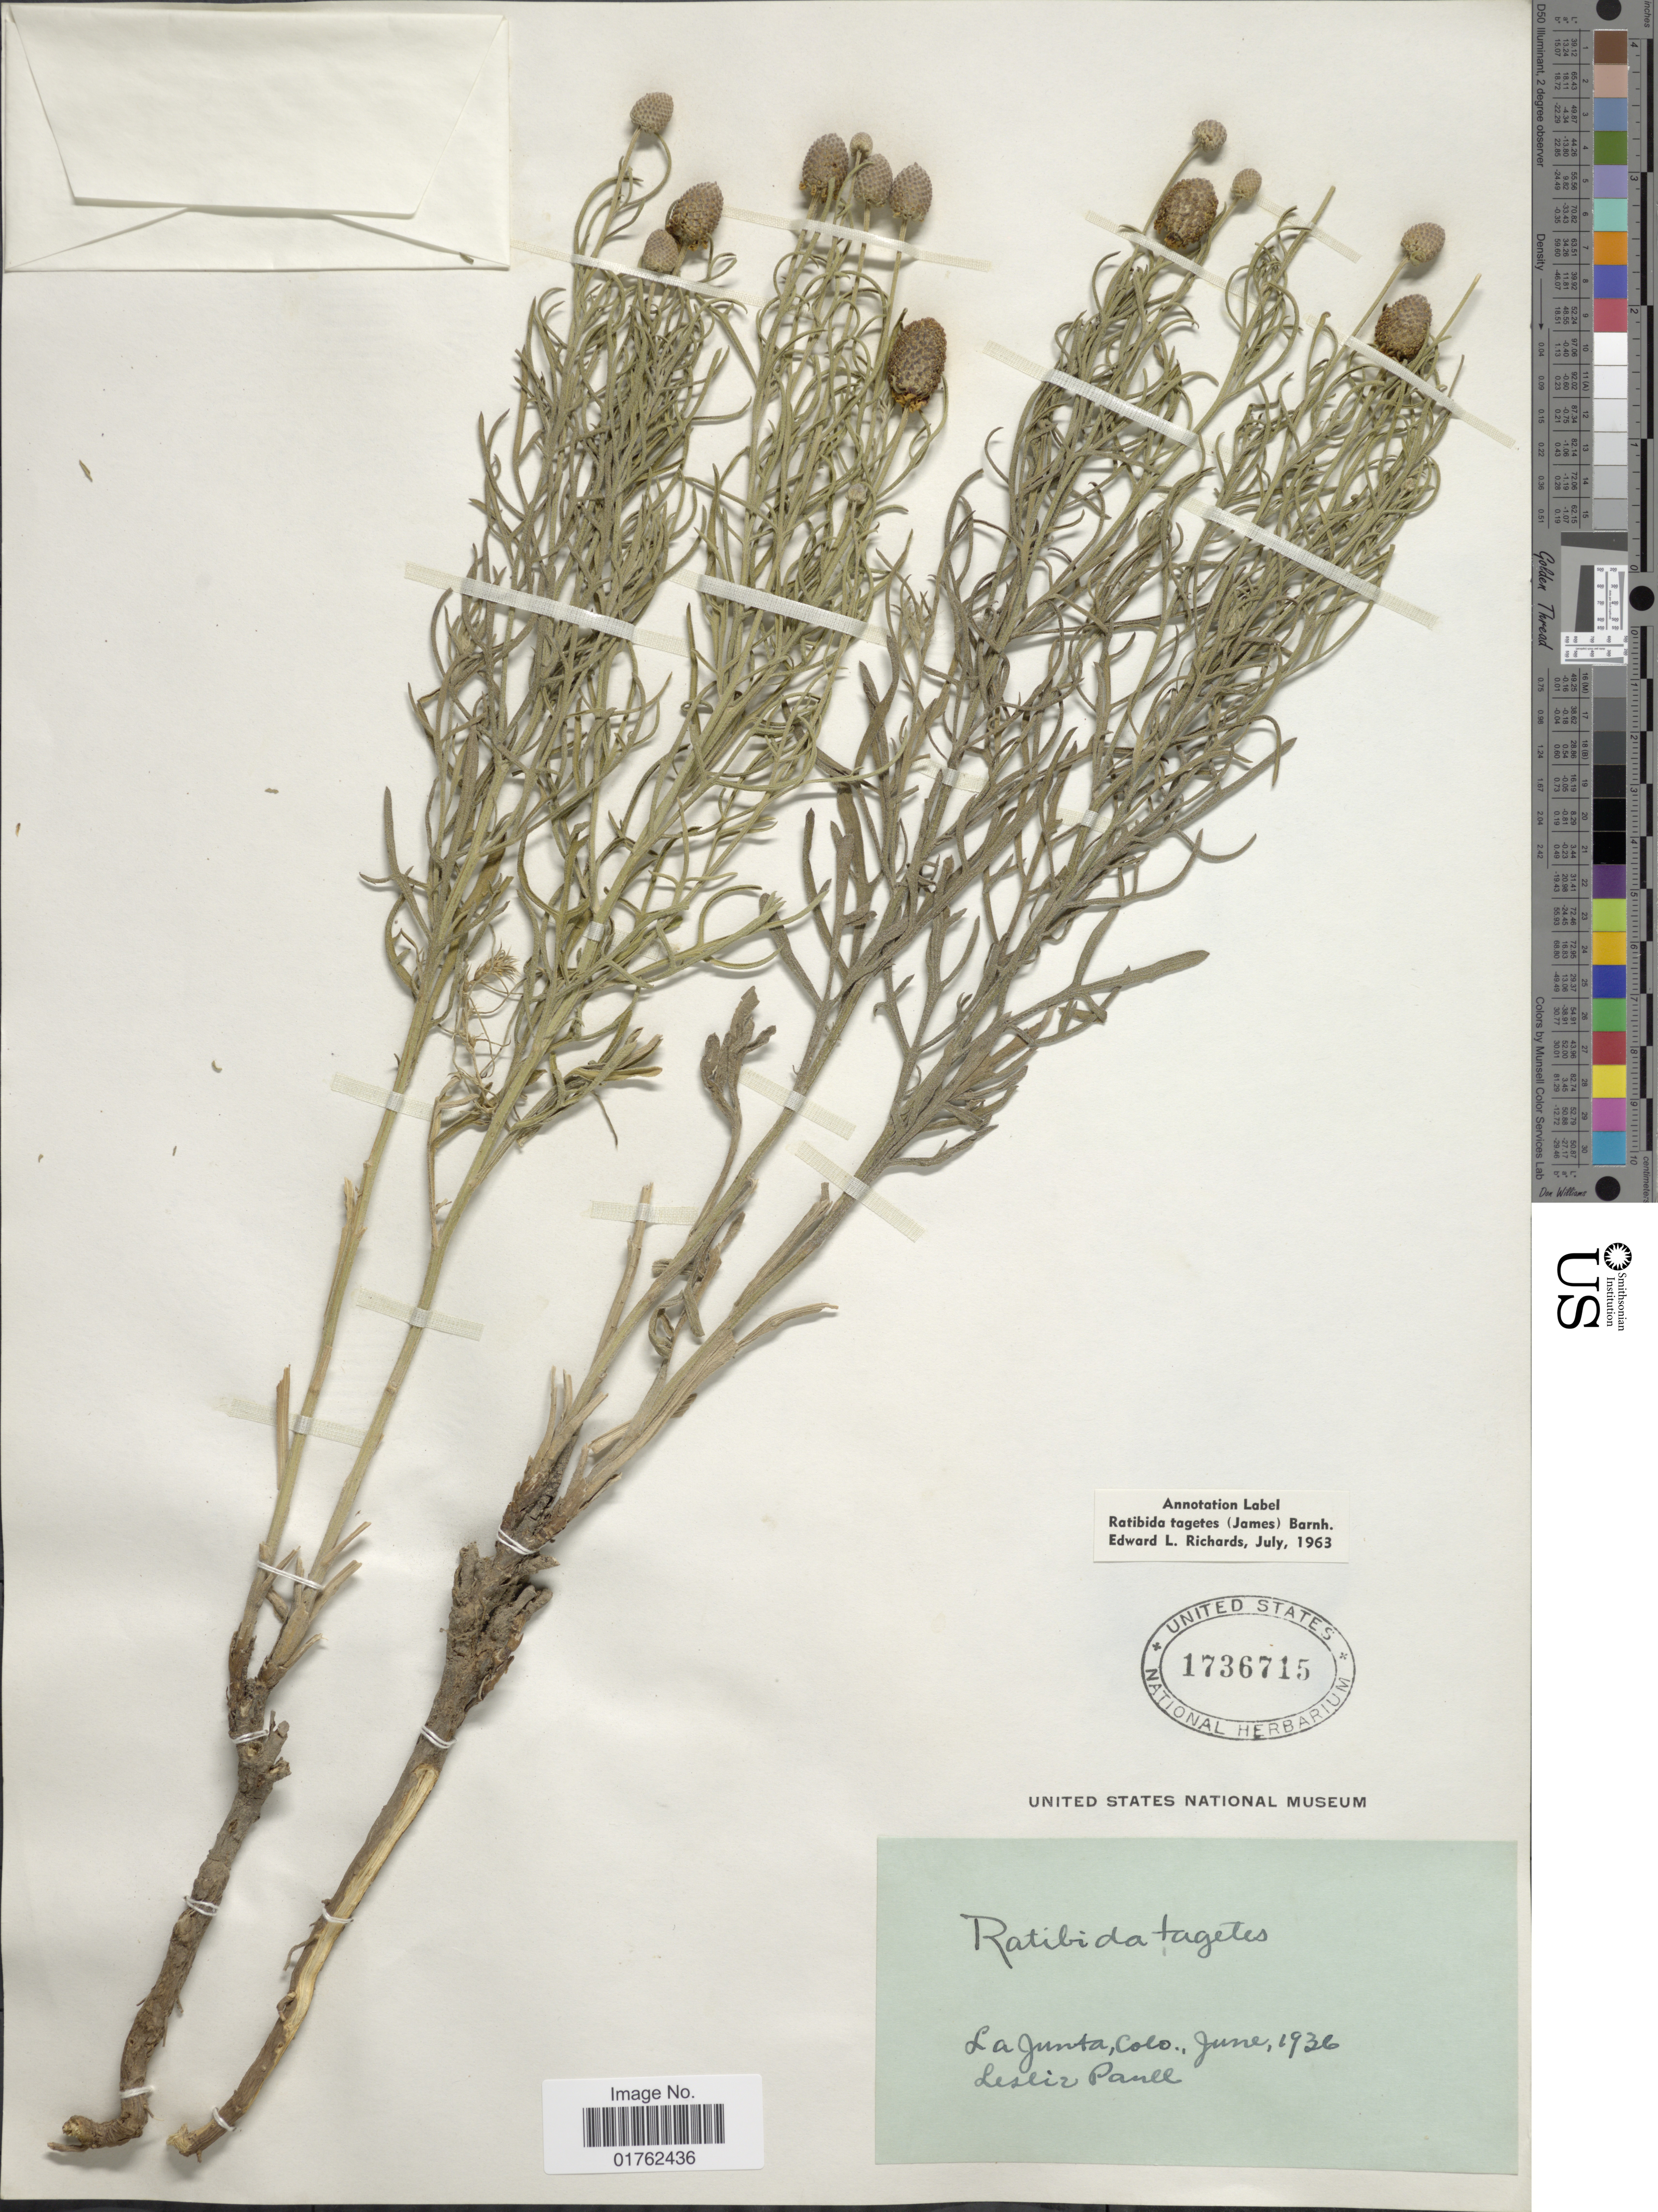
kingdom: Plantae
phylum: Tracheophyta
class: Magnoliopsida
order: Asterales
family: Asteraceae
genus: Ratibida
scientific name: Ratibida tagetes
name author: (James) Barnhart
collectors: C. L. F. Paull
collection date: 1936-06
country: United States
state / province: Colorado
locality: La Junta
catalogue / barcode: US 1736715